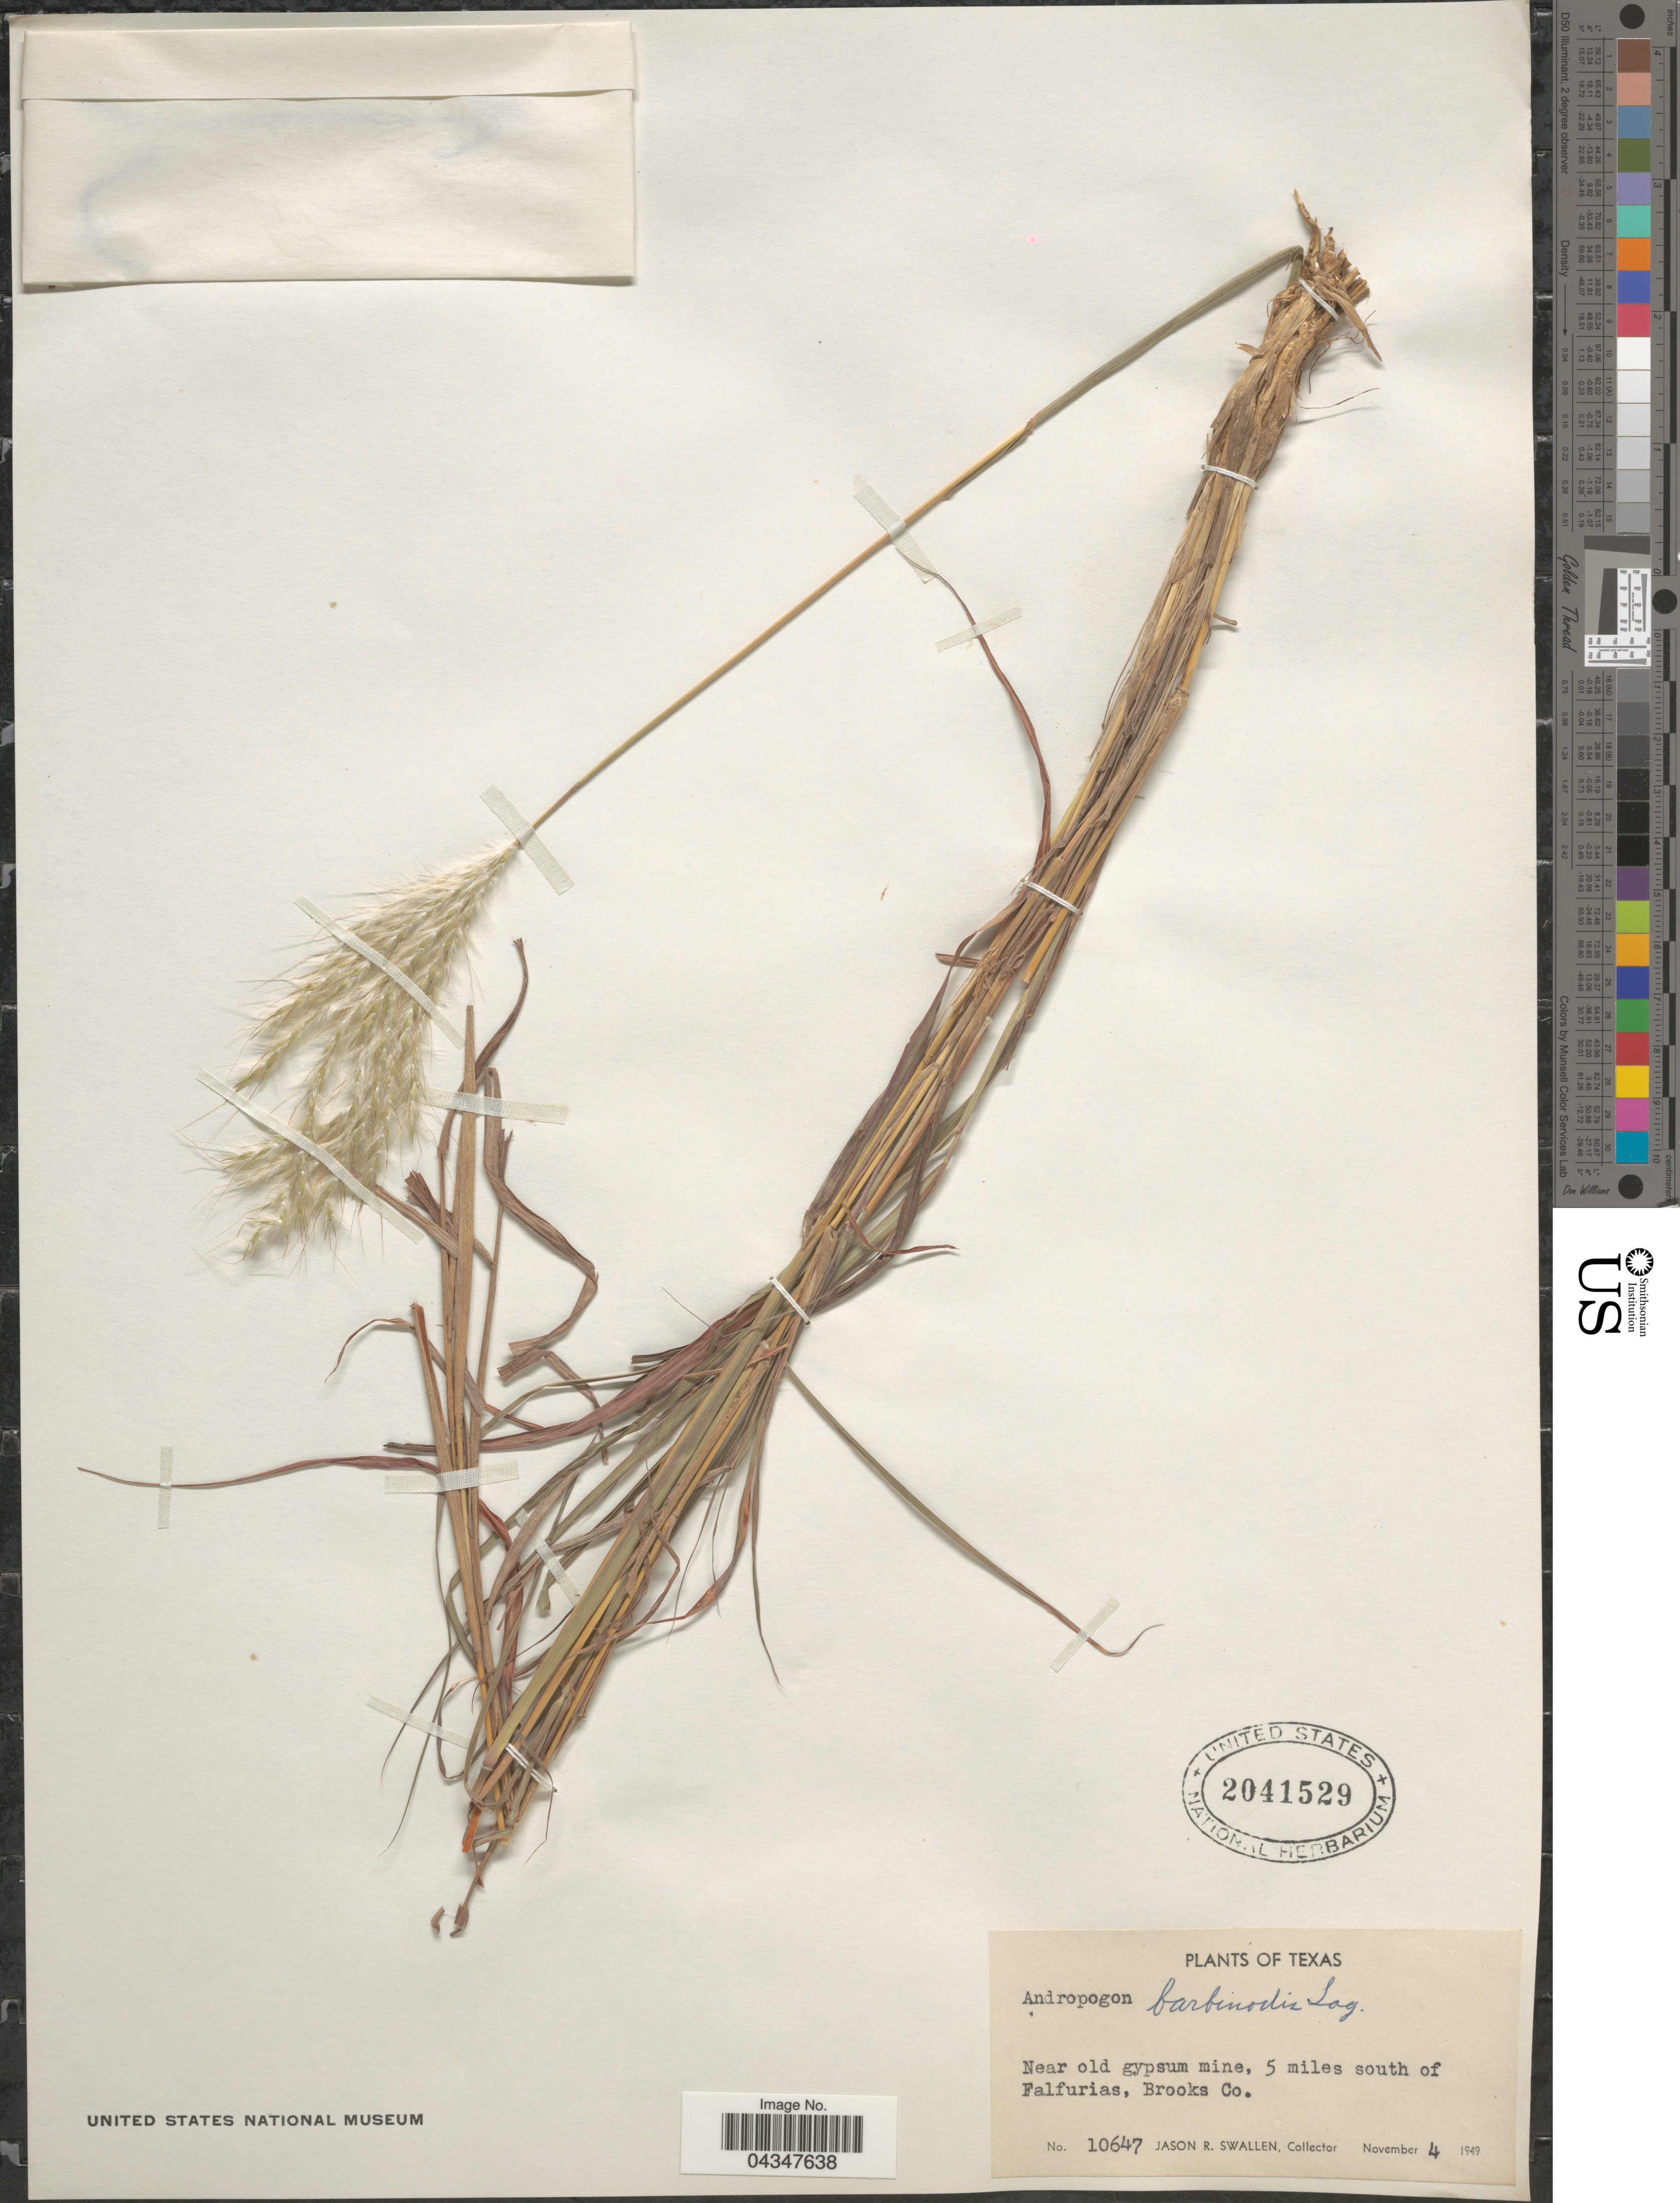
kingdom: Plantae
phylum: Tracheophyta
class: Liliopsida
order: Poales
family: Poaceae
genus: Bothriochloa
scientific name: Bothriochloa barbinodis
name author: (Lag.) Herter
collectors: J. R. Swallen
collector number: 10647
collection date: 1949-11-04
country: United States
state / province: Texas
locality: Near old gympsum mine, 5 miles south of Falfurias, Brooks Co.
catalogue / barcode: US 2041529